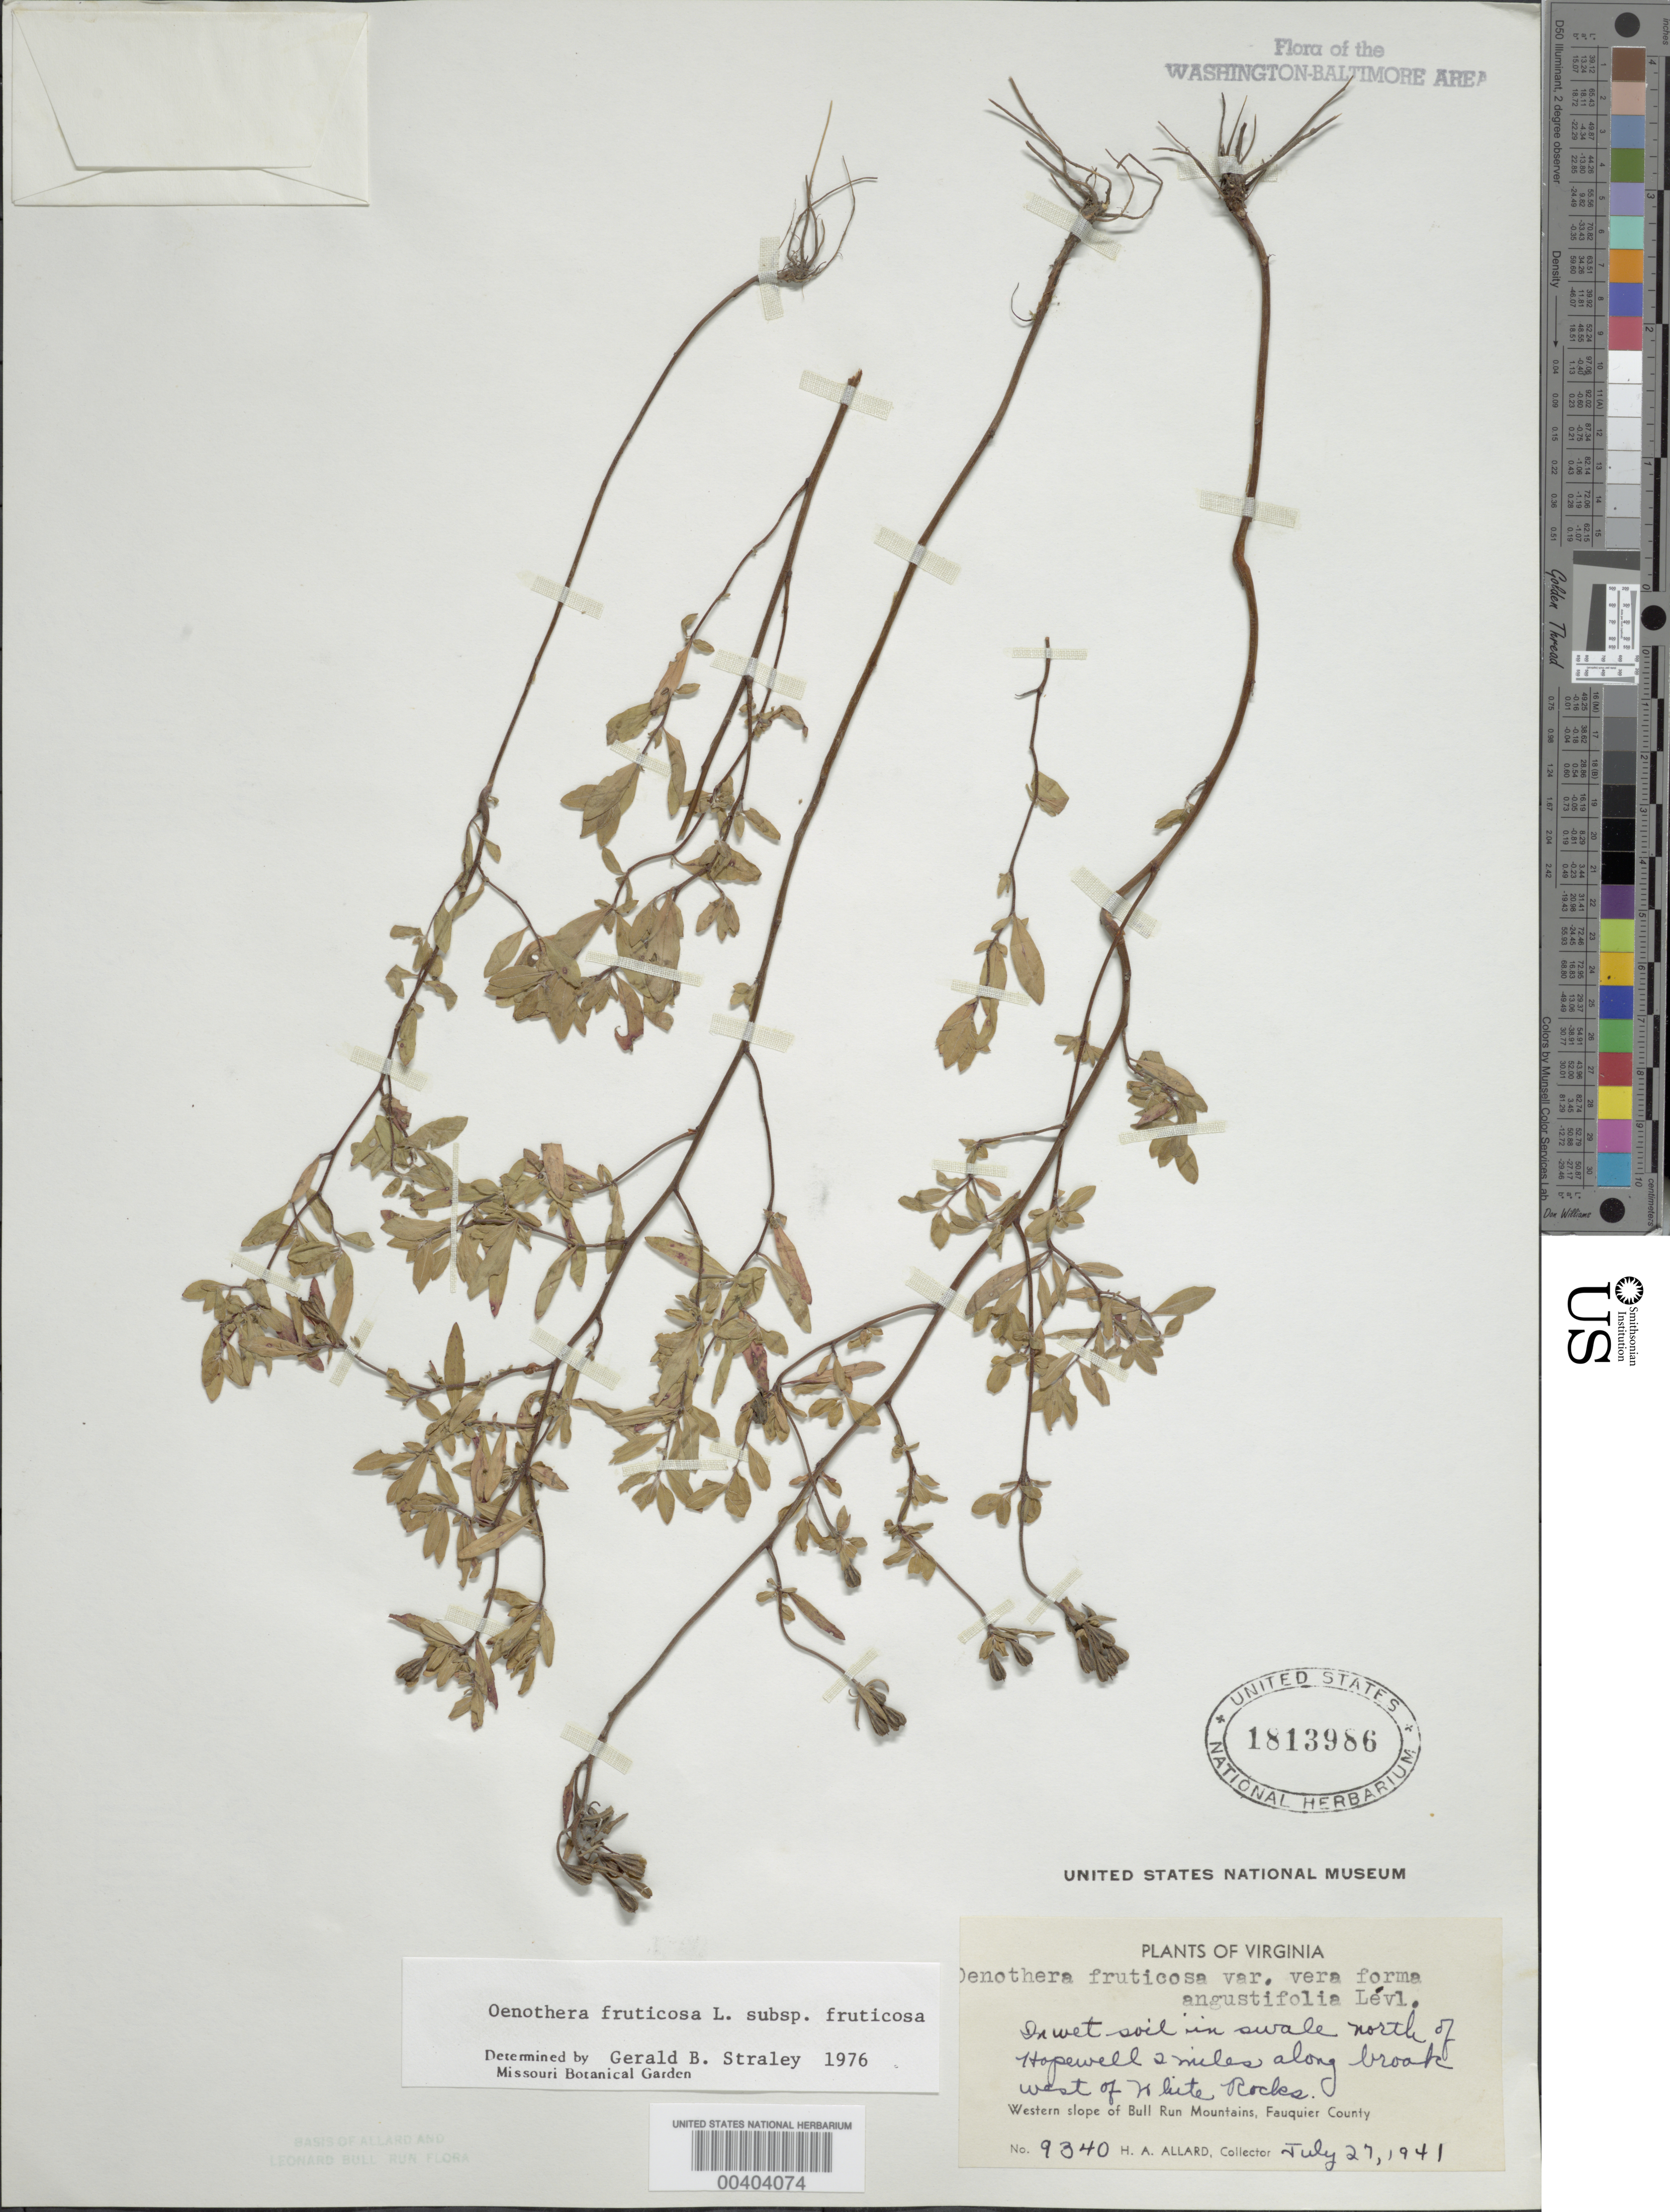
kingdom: Plantae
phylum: Tracheophyta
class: Magnoliopsida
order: Myrtales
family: Onagraceae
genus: Oenothera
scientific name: Oenothera fruticosa subsp. fruticosa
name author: L.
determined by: Straley, G. B.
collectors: H. A. Allard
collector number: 9340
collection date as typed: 27 Jul 1941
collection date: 1941-07-27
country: United States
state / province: Virginia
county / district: Fauquier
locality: Slope of Bull Run Mountains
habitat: In wet soil in swale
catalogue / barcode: US 1813986